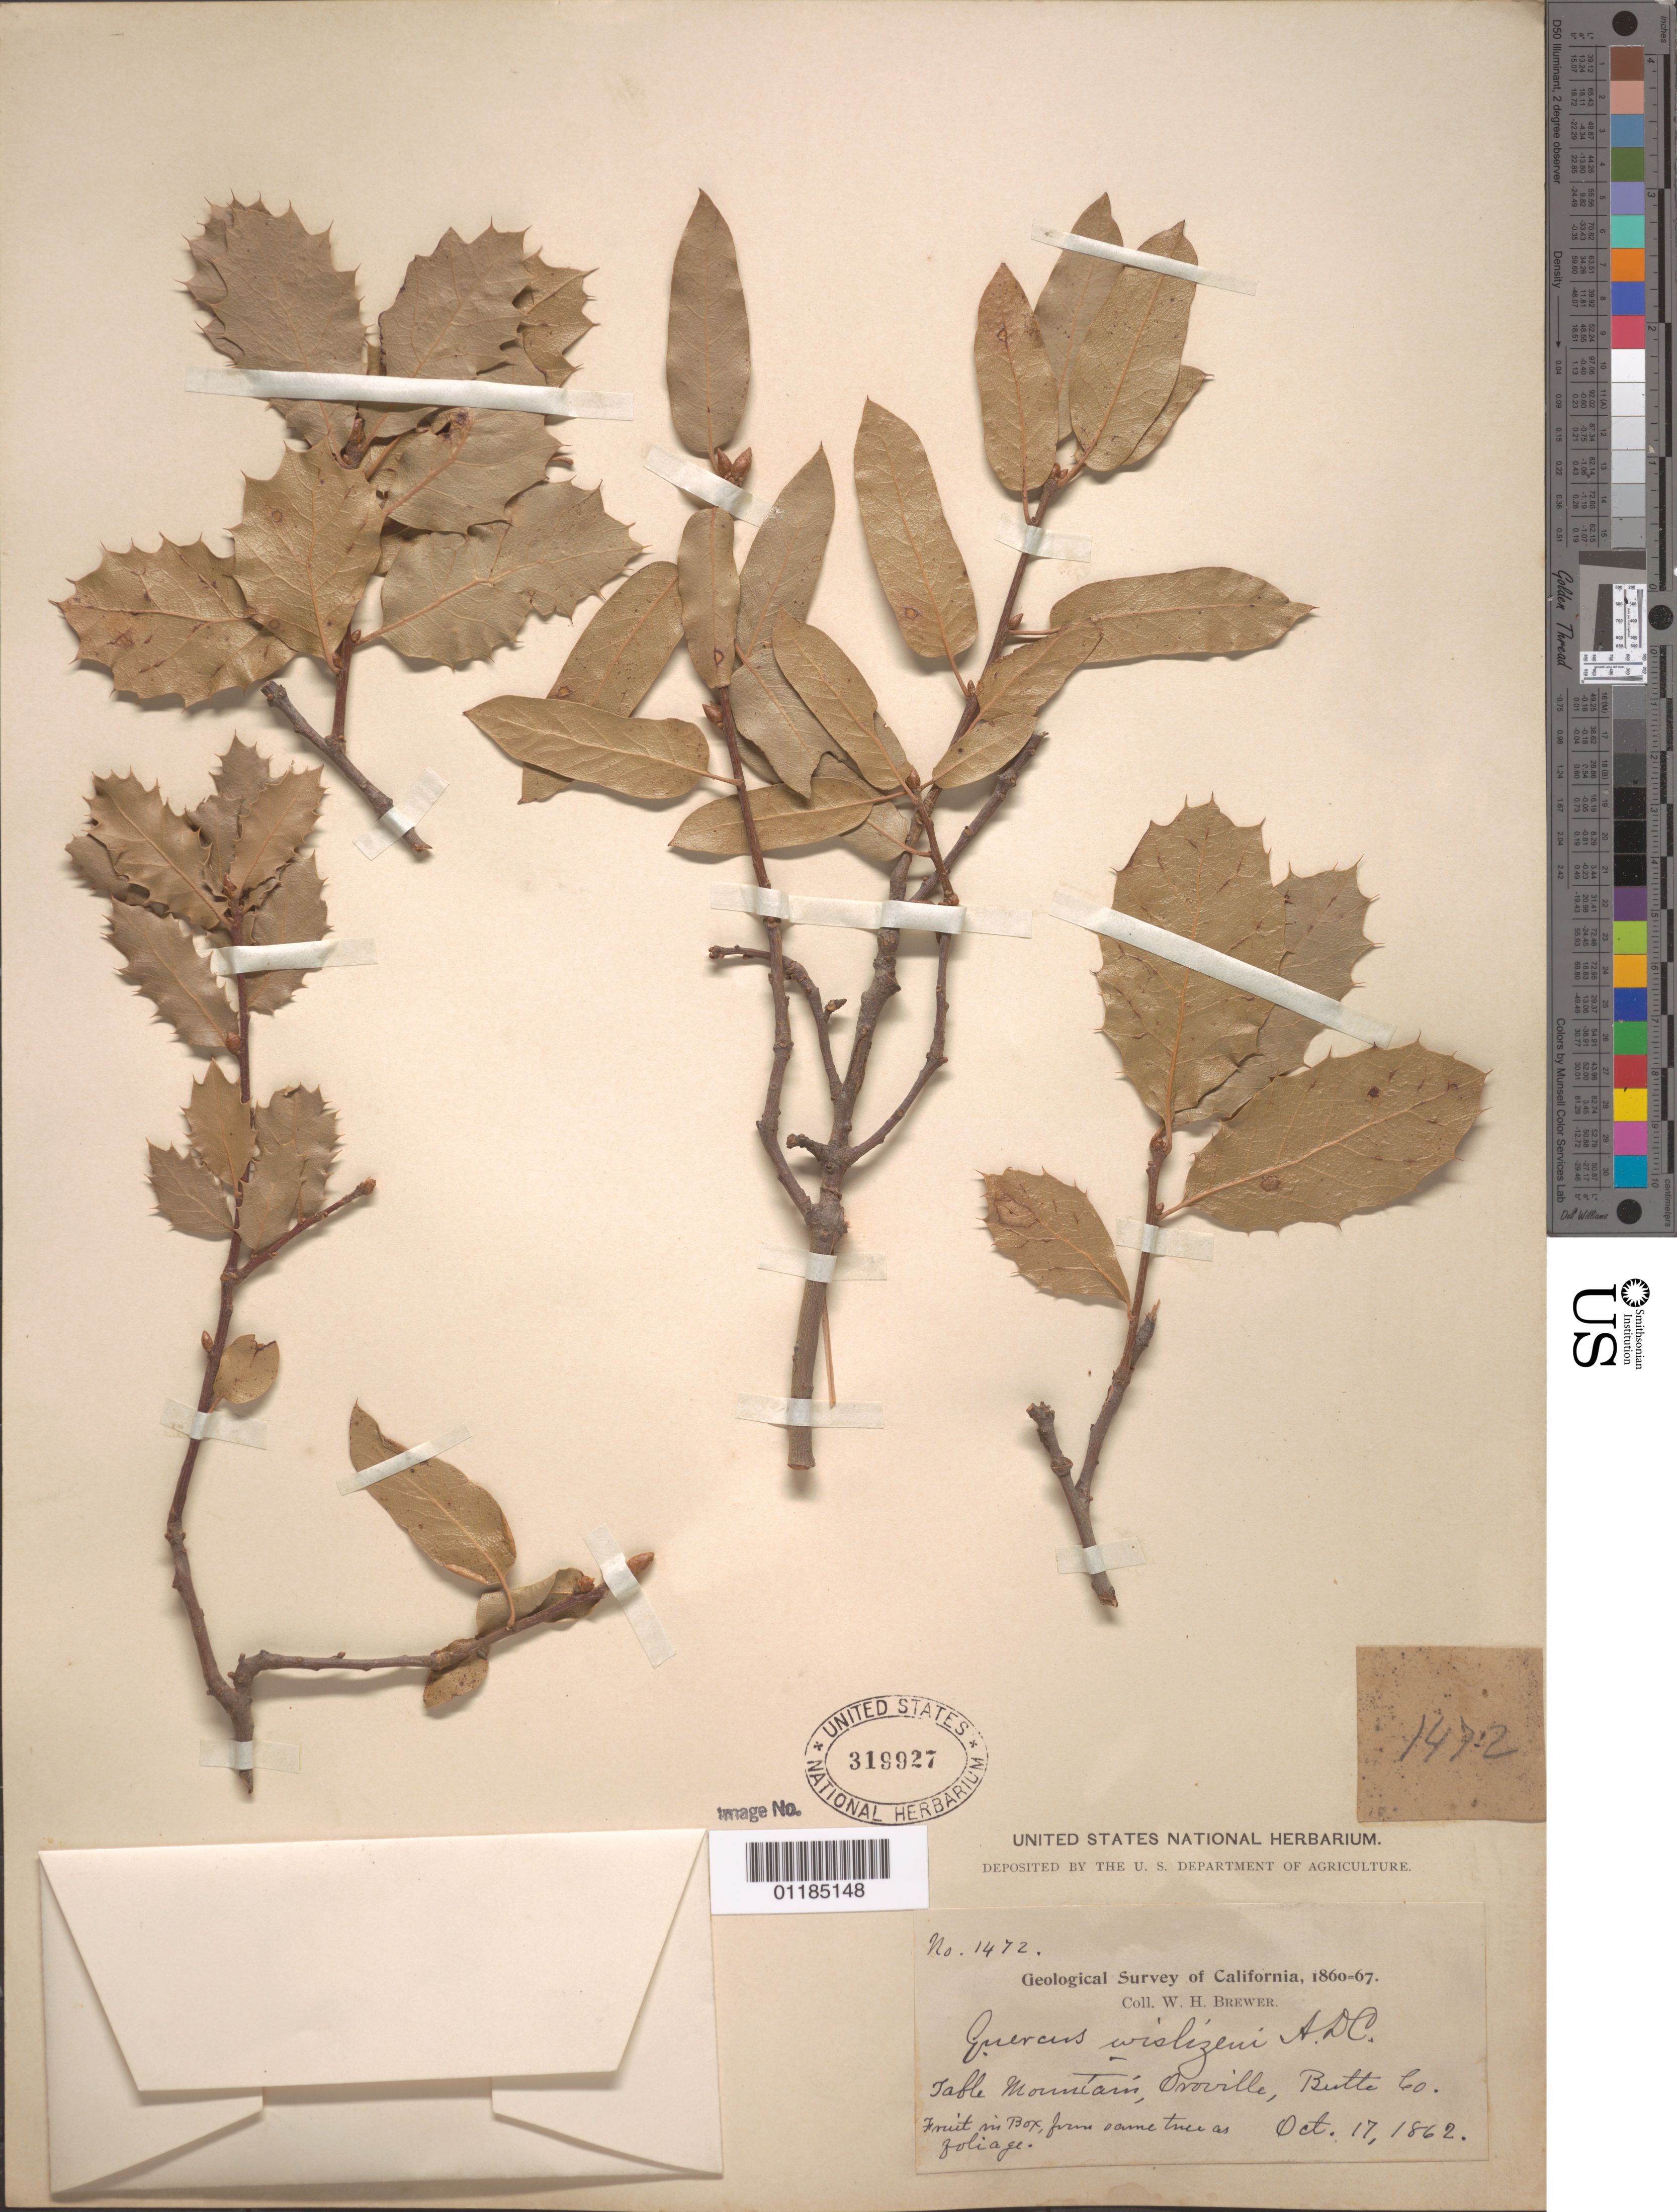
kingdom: Plantae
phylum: Tracheophyta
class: Magnoliopsida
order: Fagales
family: Fagaceae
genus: Quercus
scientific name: Quercus wislizeni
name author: A. DC.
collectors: W. H. Brewer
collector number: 1472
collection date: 1862-10-17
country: United States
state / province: California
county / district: Butte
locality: Table Mts., Oroville.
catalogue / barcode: US 319927